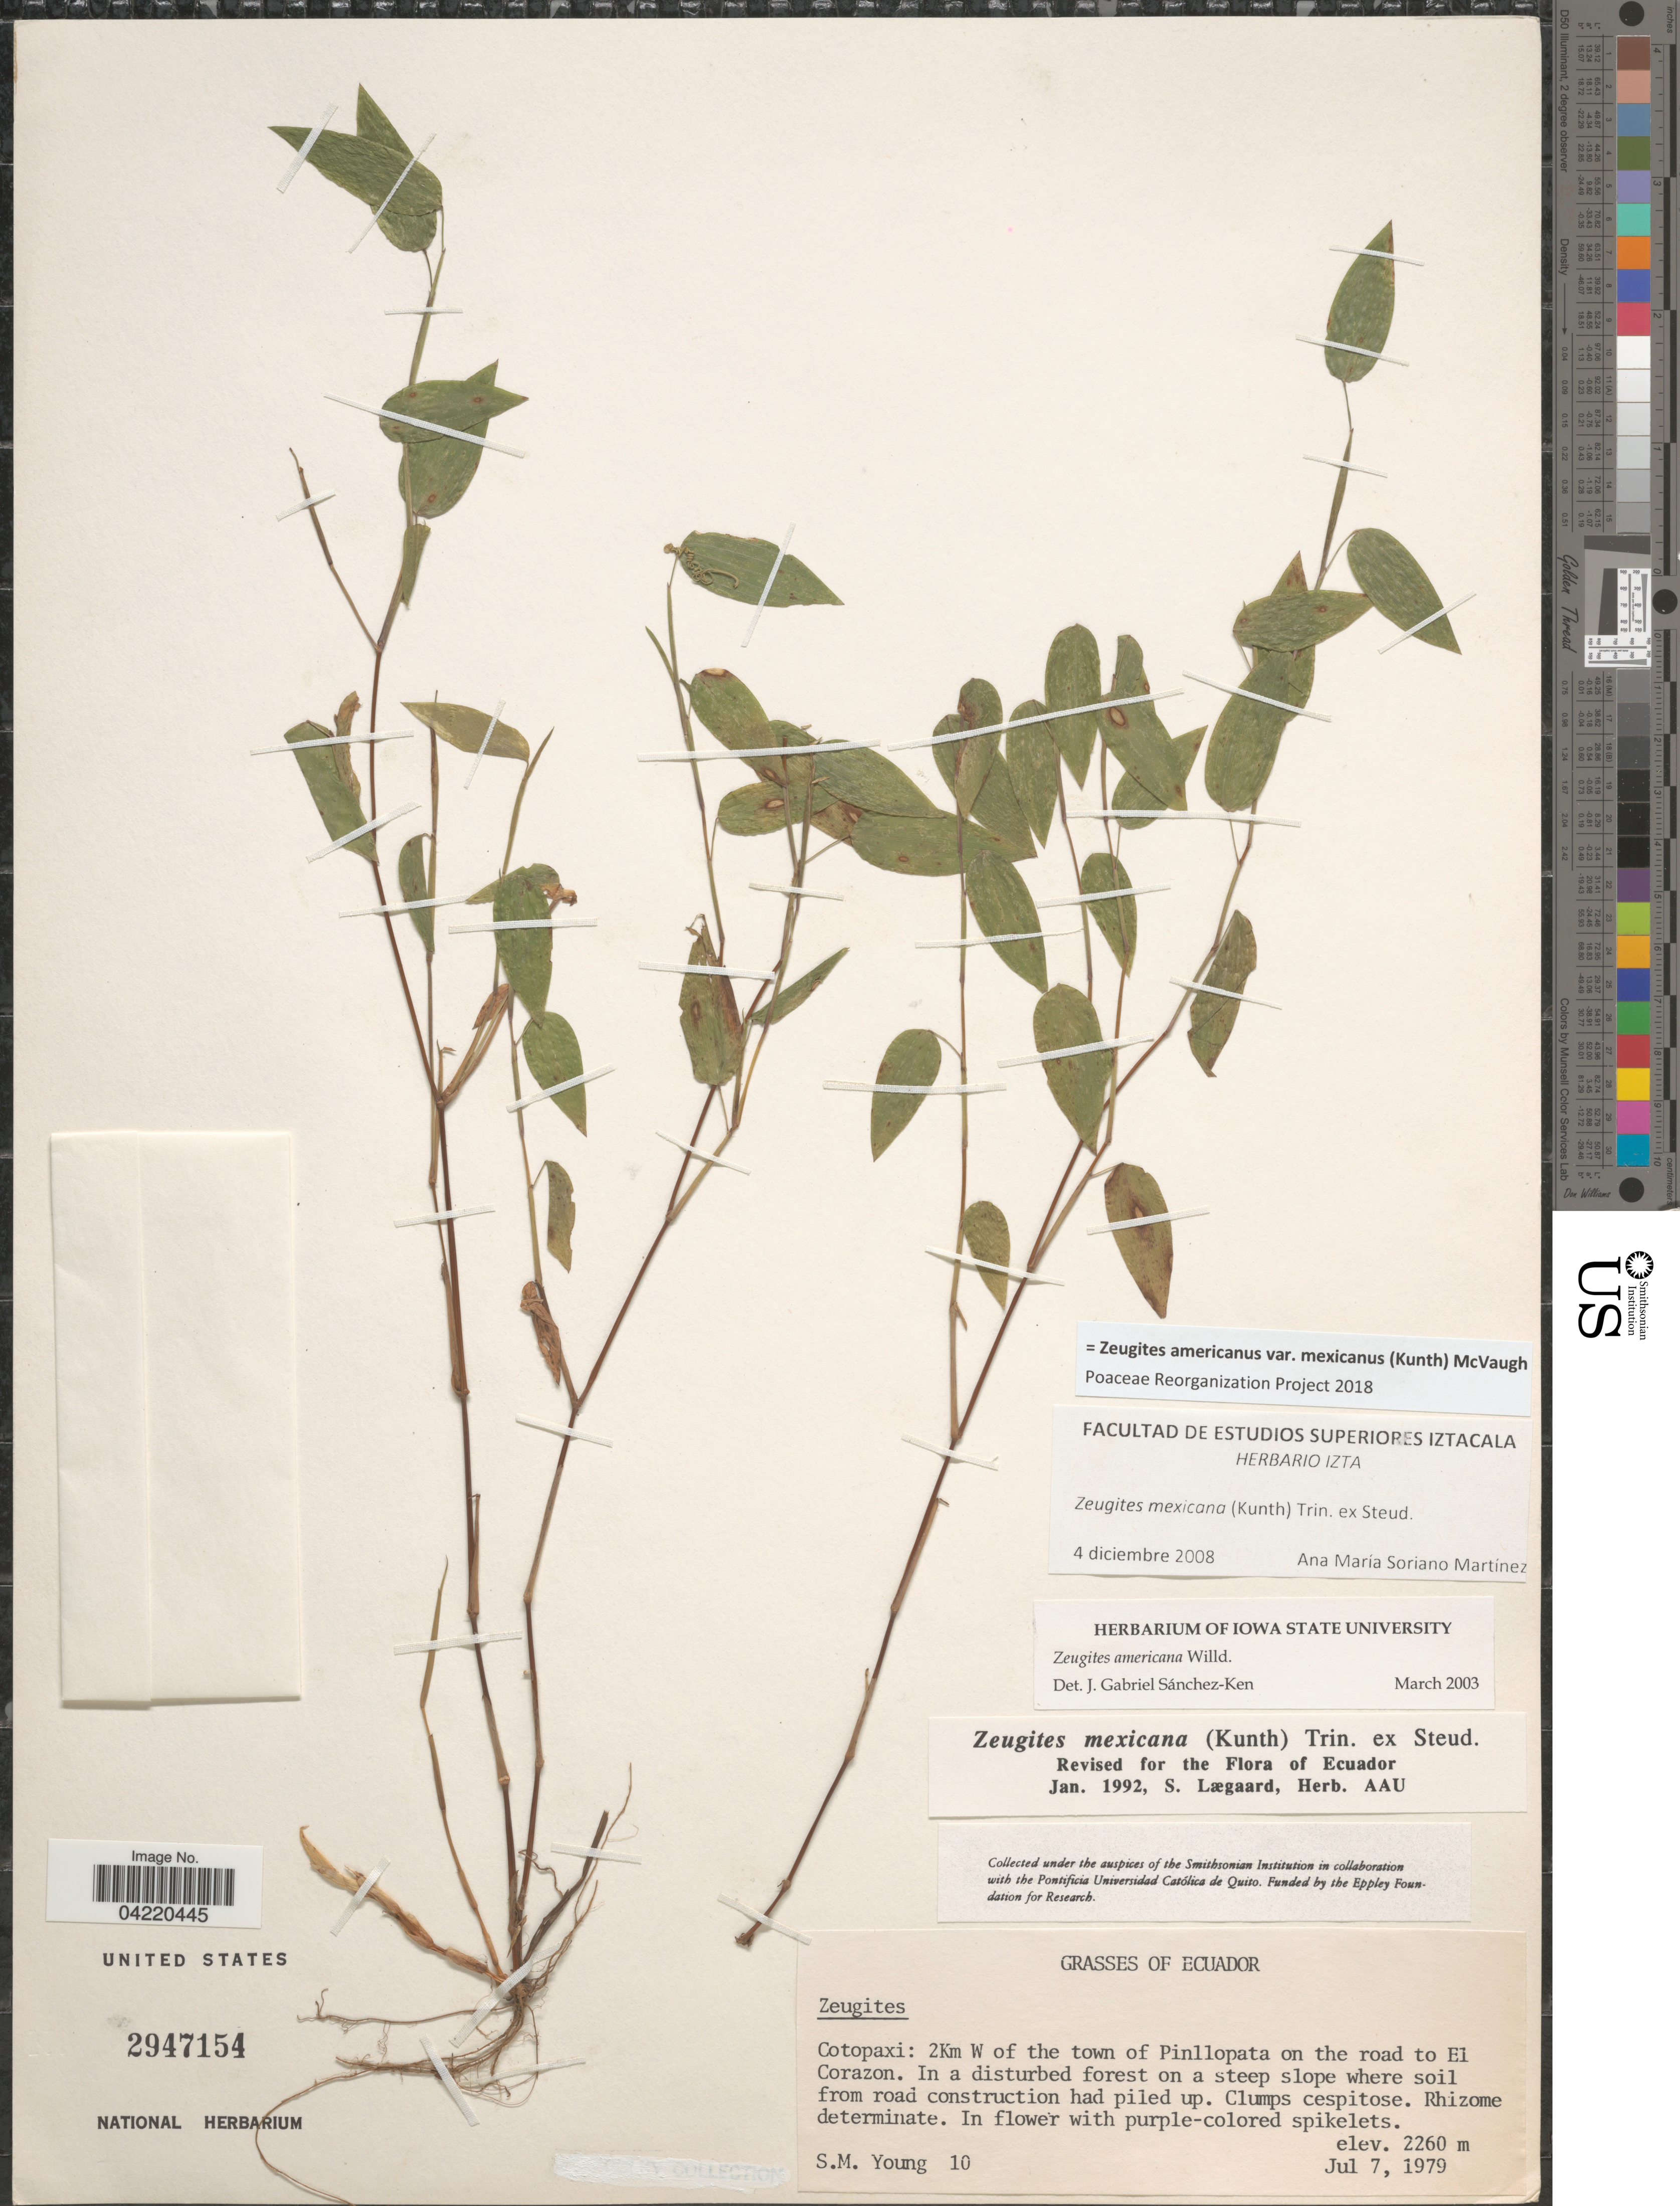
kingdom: Plantae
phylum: Tracheophyta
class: Liliopsida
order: Poales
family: Poaceae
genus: Zeugites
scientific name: Zeugites americanus var. mexicanus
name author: (Kunth) McVaugh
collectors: S. Young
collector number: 10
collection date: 1979-07-07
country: Ecuador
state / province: Cotopaxi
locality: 2Km W of the town of Pinllopata on the road to El Corazon. In a disturbed forest on a steep slope where soil from road construction had piled up.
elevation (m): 2260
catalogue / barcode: US 2947154